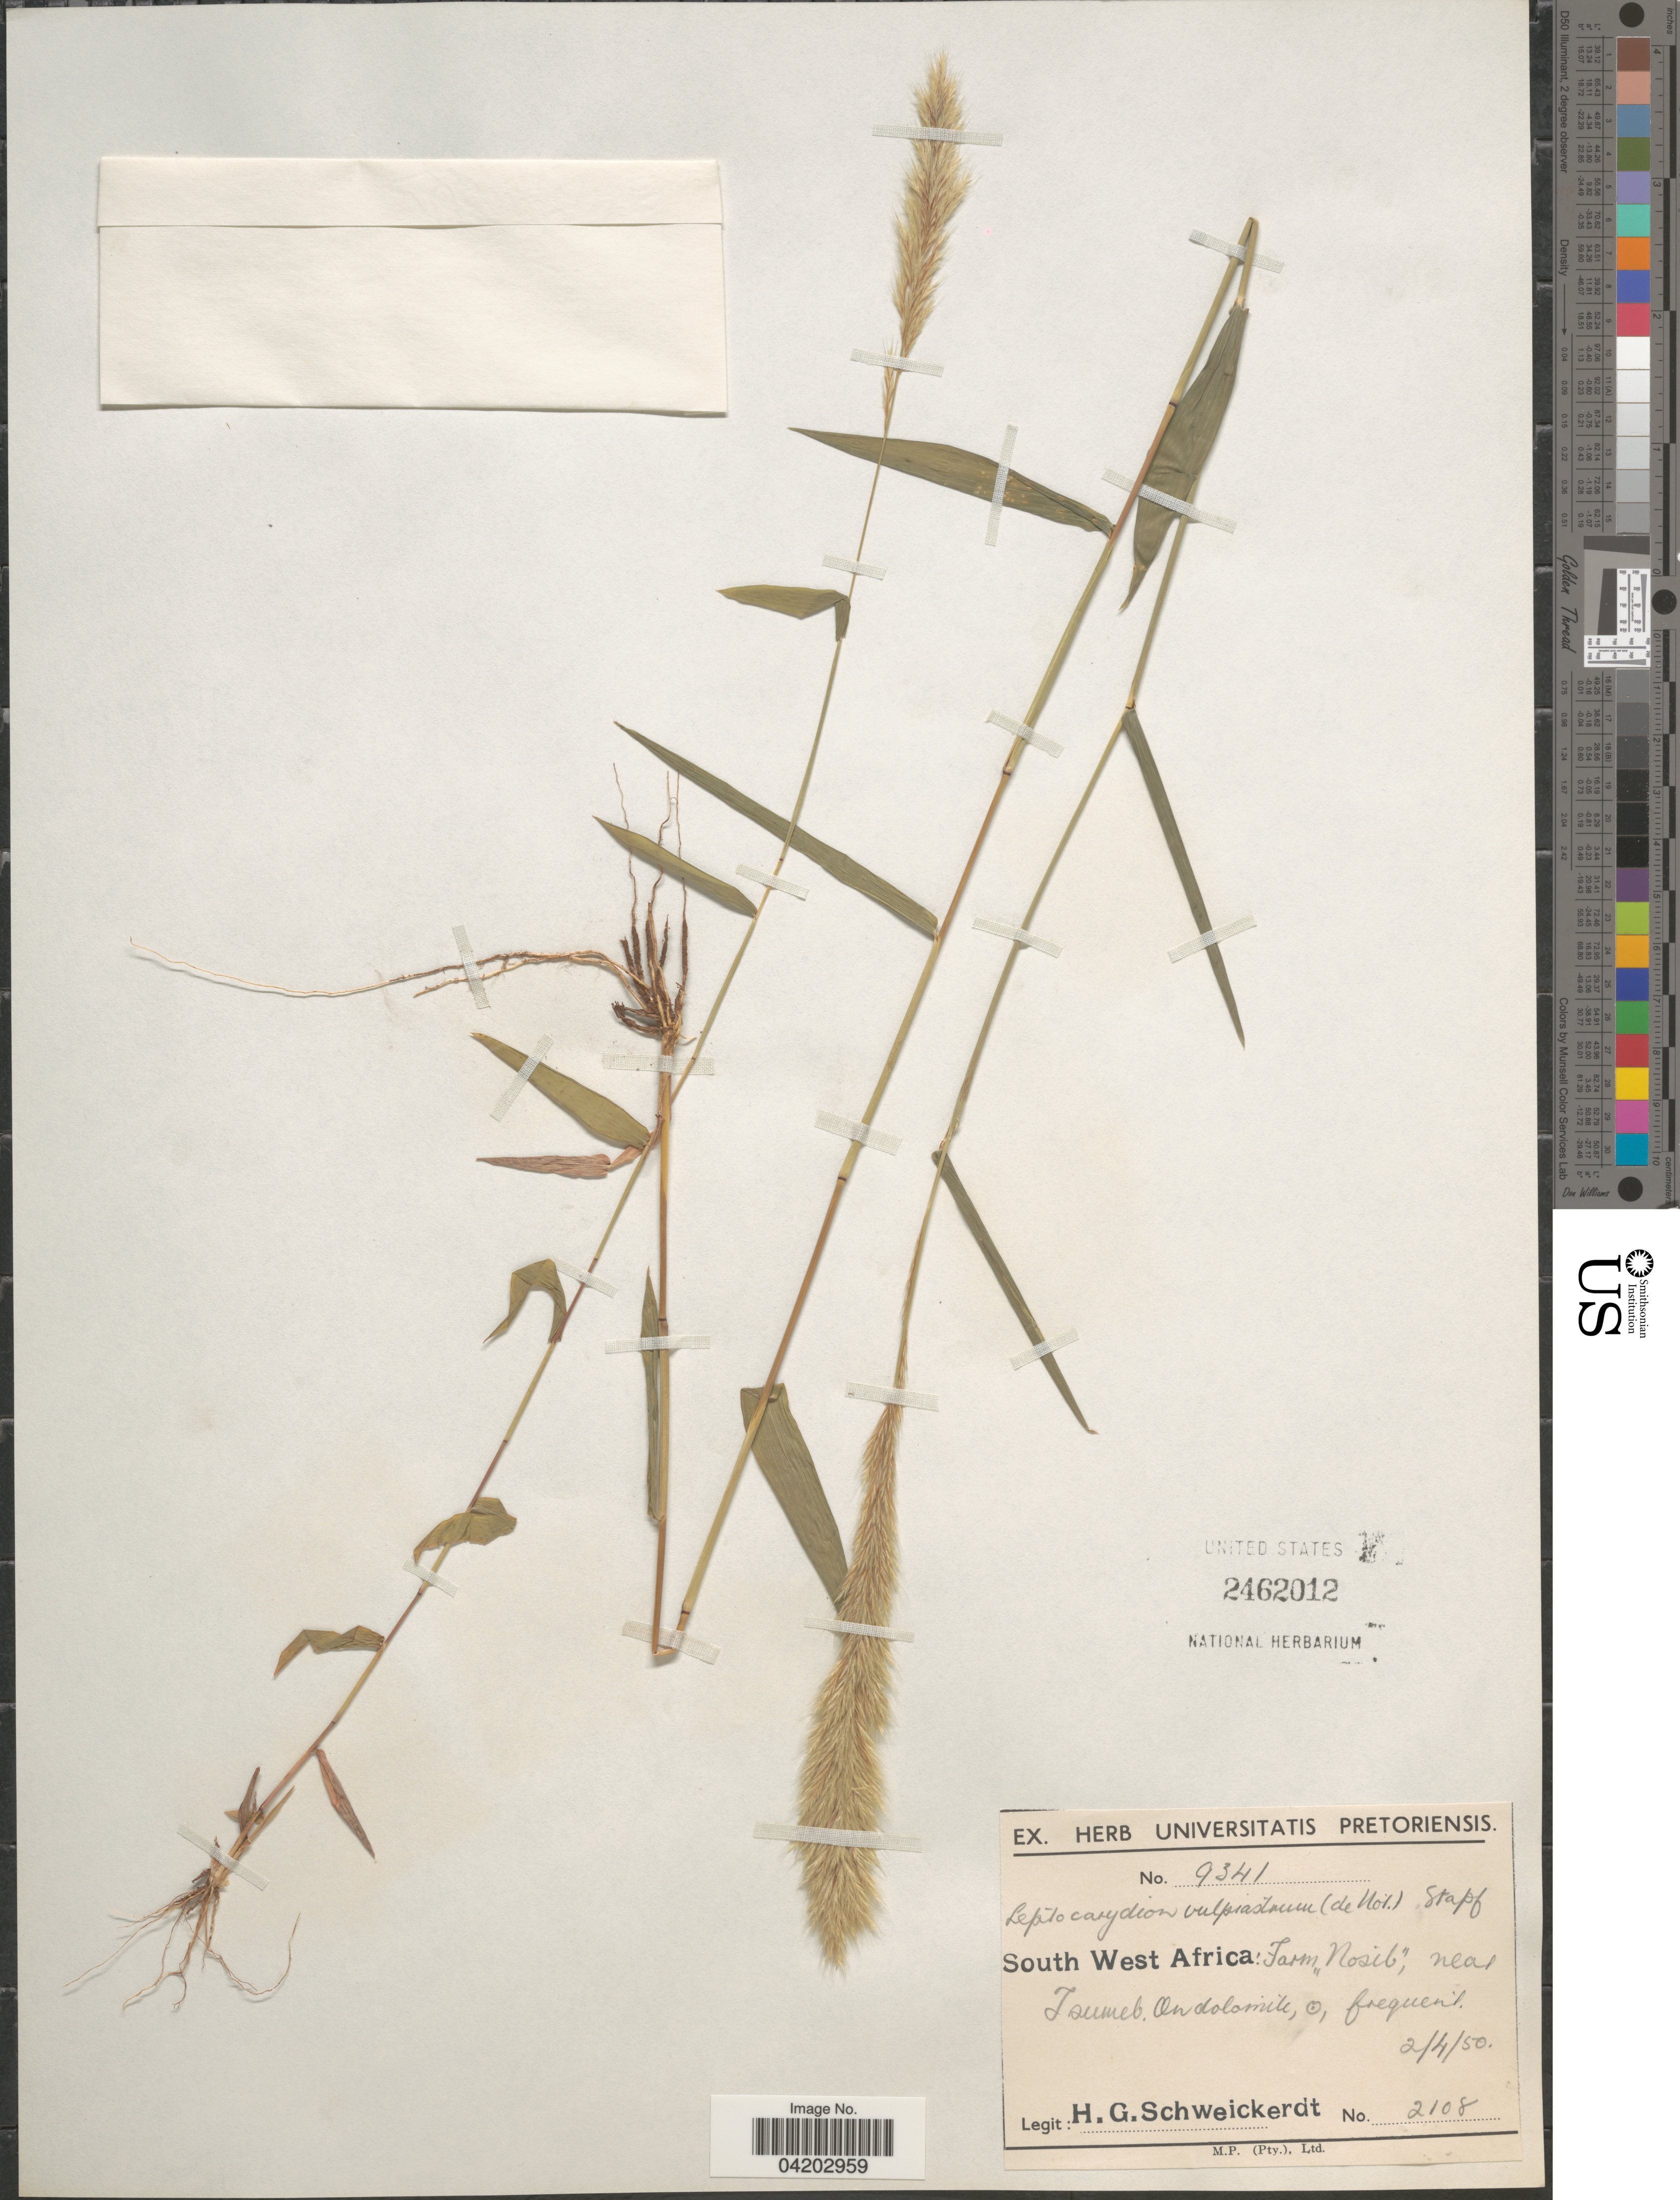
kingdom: Plantae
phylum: Tracheophyta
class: Liliopsida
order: Poales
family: Poaceae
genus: Leptocarydion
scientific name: Leptocarydion vulpiastrum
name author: (De Not.) Stapf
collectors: H. Schweickerdt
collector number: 2108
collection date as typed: Transcribed d/m/y: 2/4/50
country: Namibia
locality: South West Africa: Farm "Nosib", near Tsumeb.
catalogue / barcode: US 2462012